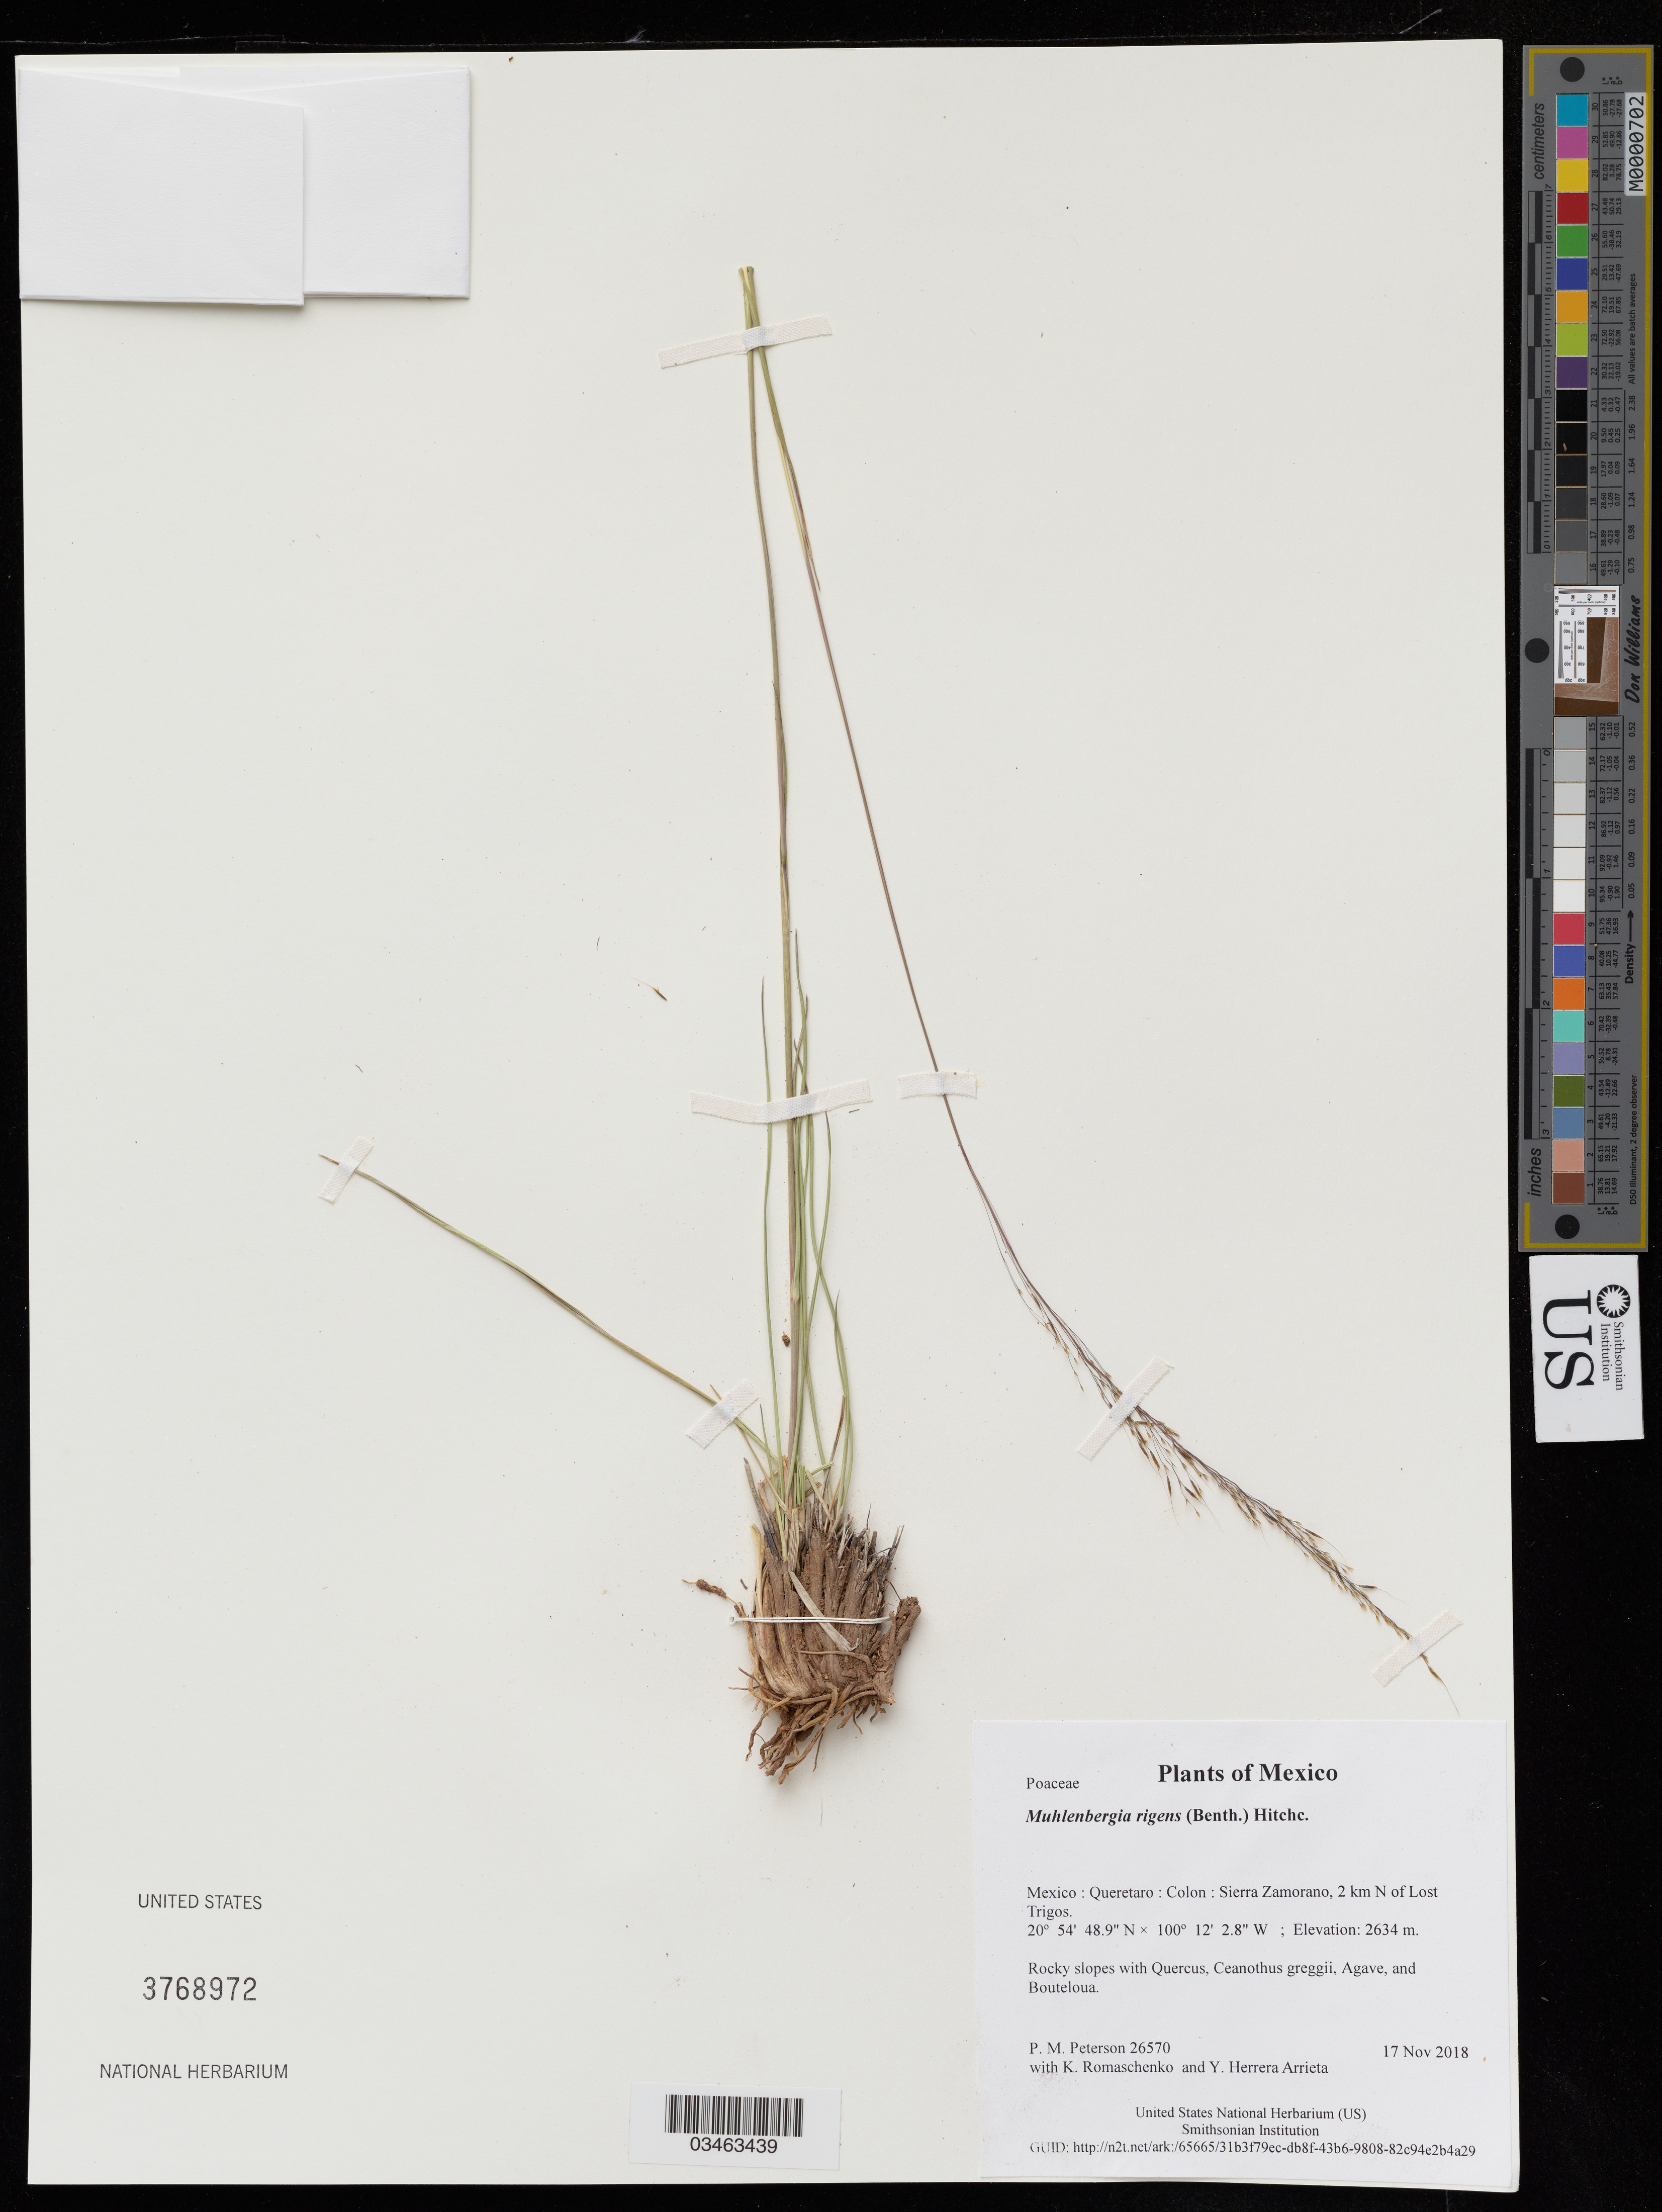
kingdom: Plantae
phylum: Tracheophyta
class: Liliopsida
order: Poales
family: Poaceae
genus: Muhlenbergia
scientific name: Muhlenbergia rigens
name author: (Benth.) Hitchc.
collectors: P. M. Peterson, K. Romaschenko & Y. Herrera Arrieta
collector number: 26570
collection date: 2018-11-17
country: Mexico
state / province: Queretaro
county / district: Colon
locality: Sierra Zamorano, 2 km N of Lost Trigos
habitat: Rocky slopes with Quercus, Ceanothus greggii, Agave, and Bouteloua.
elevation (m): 2634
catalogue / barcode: US 3768972